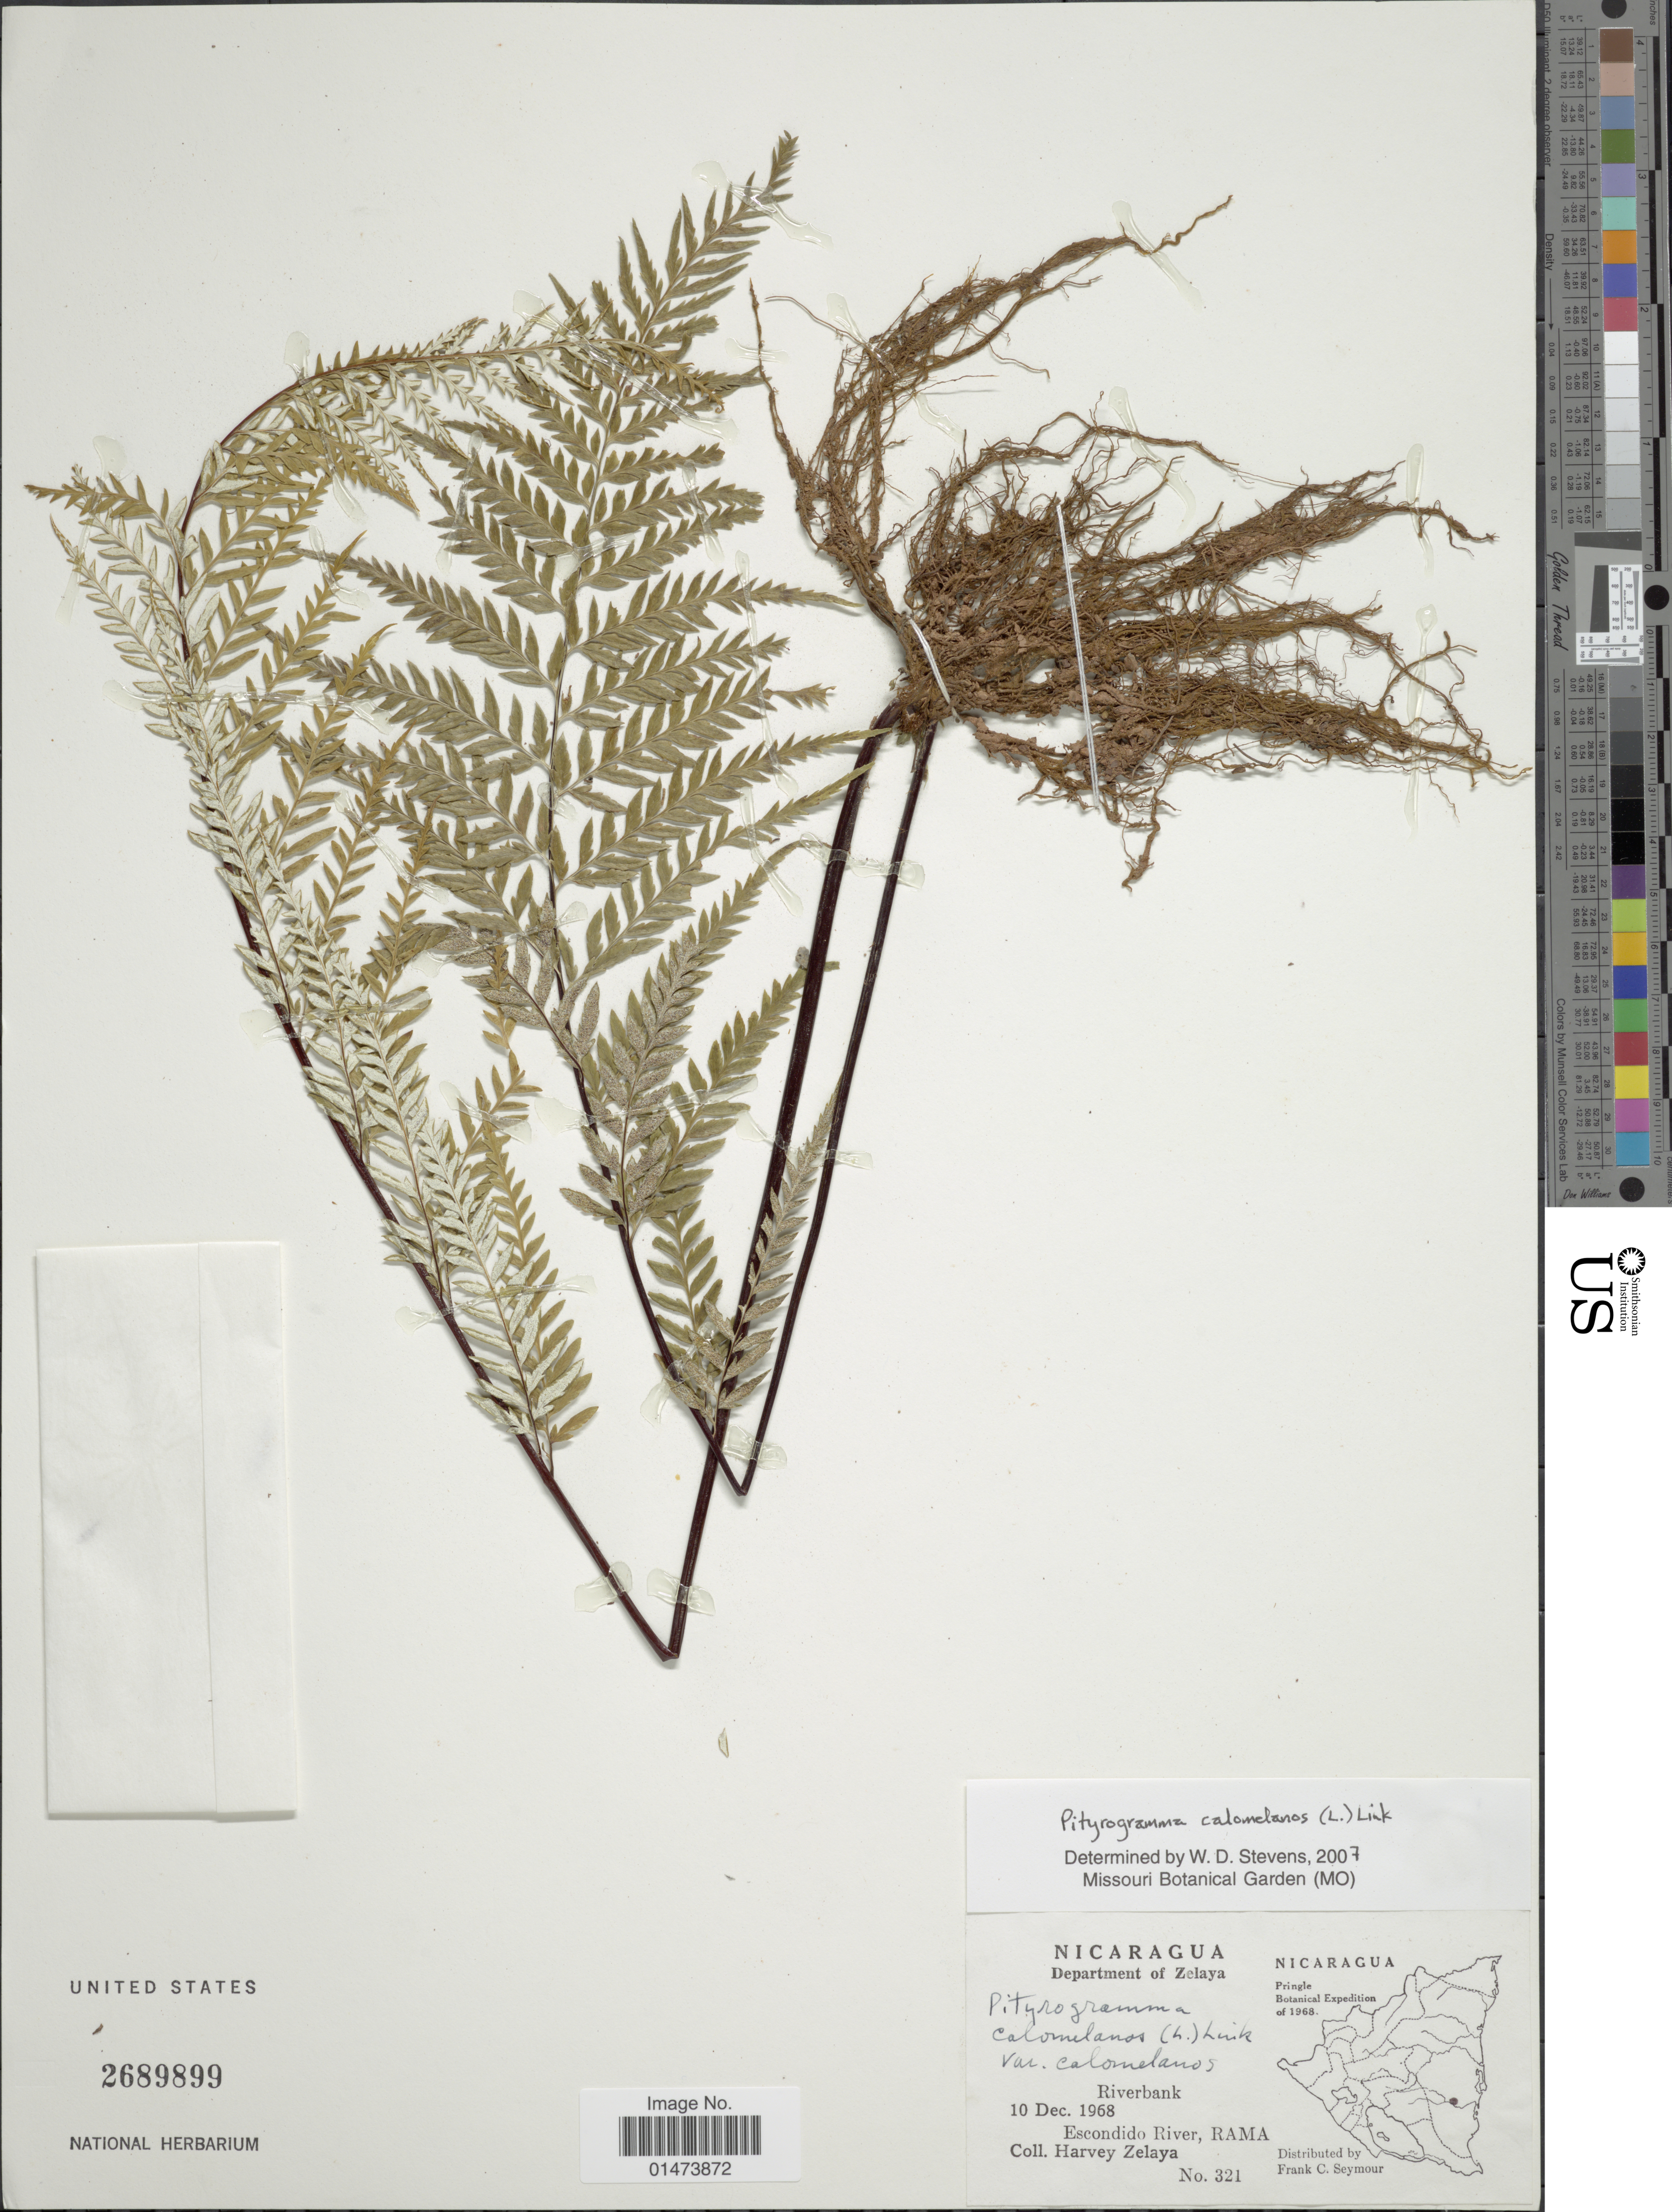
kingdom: Plantae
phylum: Tracheophyta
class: Polypodiopsida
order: Polypodiales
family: Pteridaceae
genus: Pityrogramma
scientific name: Pityrogramma calomelanos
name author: (L.) Link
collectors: H. Zelaya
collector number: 321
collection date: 1968-12-10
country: Nicaragua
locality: Escondido River, RAMA, Department of Zelaya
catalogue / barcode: US 2689899